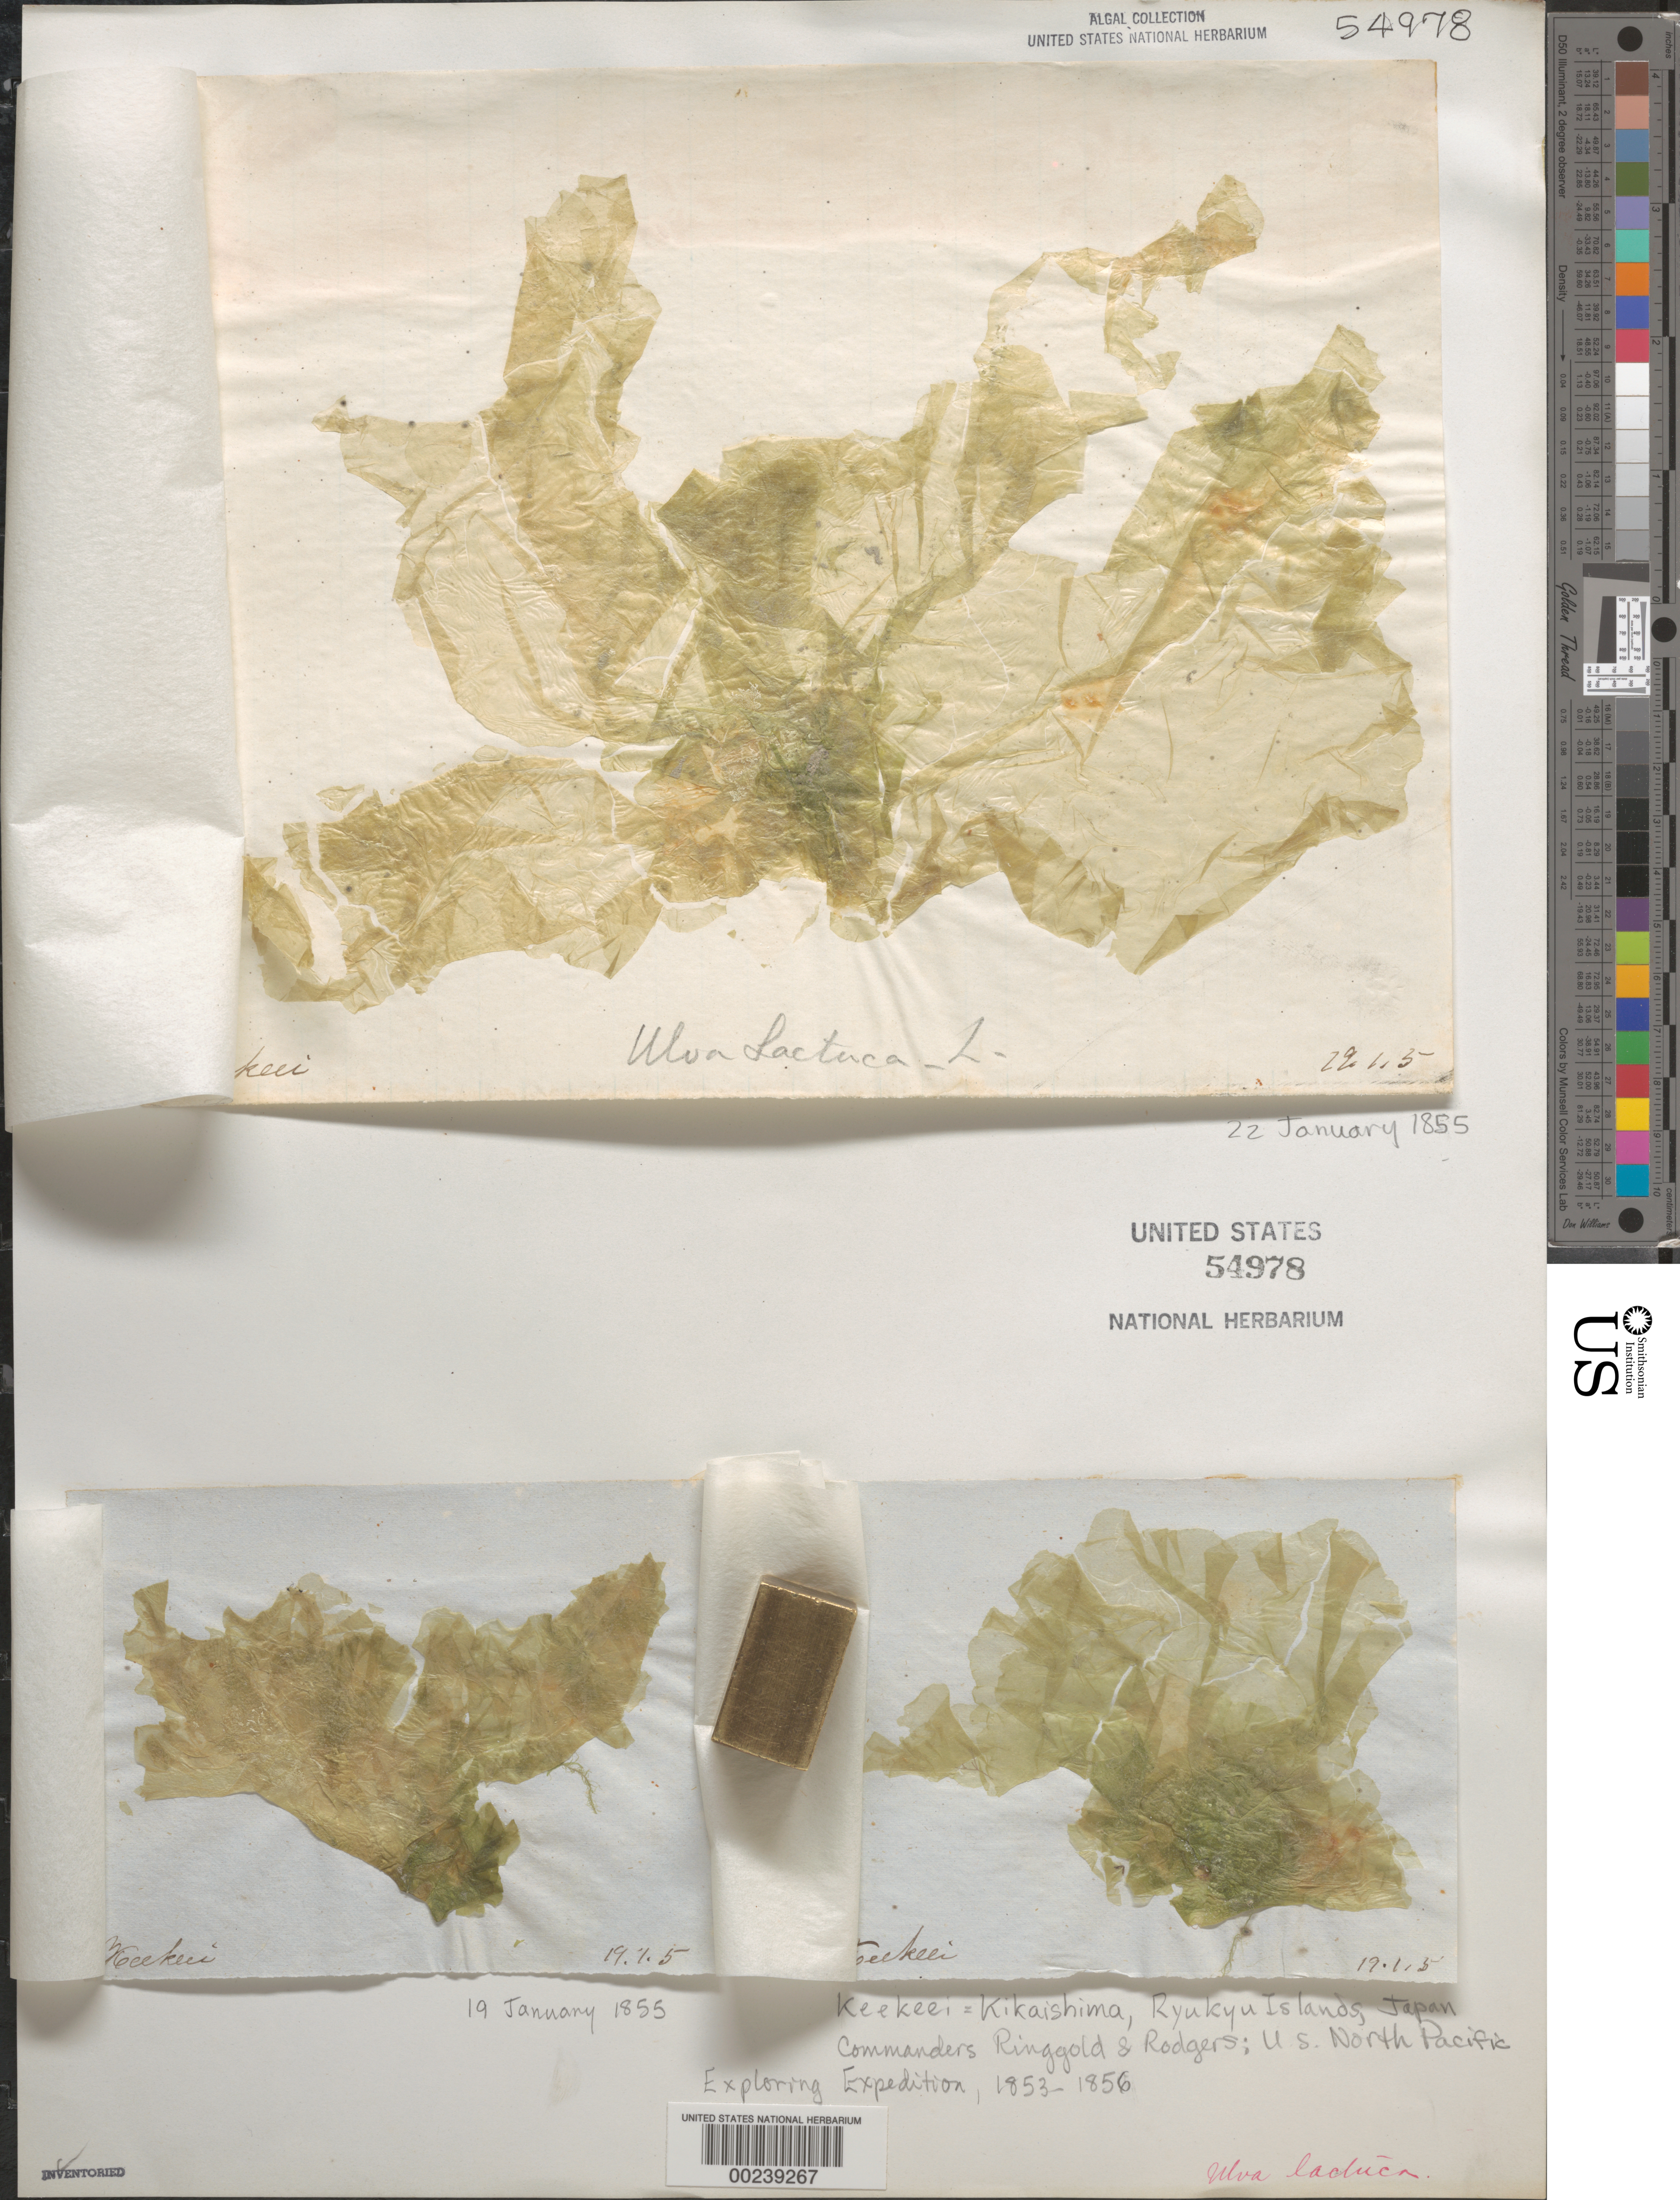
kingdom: Plantae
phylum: Chlorophyta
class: Ulvophyceae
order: Ulvales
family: Ulvaceae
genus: Ulva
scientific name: Ulva lactuca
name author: L.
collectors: C. Wright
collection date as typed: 19 Jan 1855 AND 22 Jan 1855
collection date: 1855-01-19,1855-01-22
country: Japan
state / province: Kagosima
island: Kikaishima (Keekeei)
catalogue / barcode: US 54978